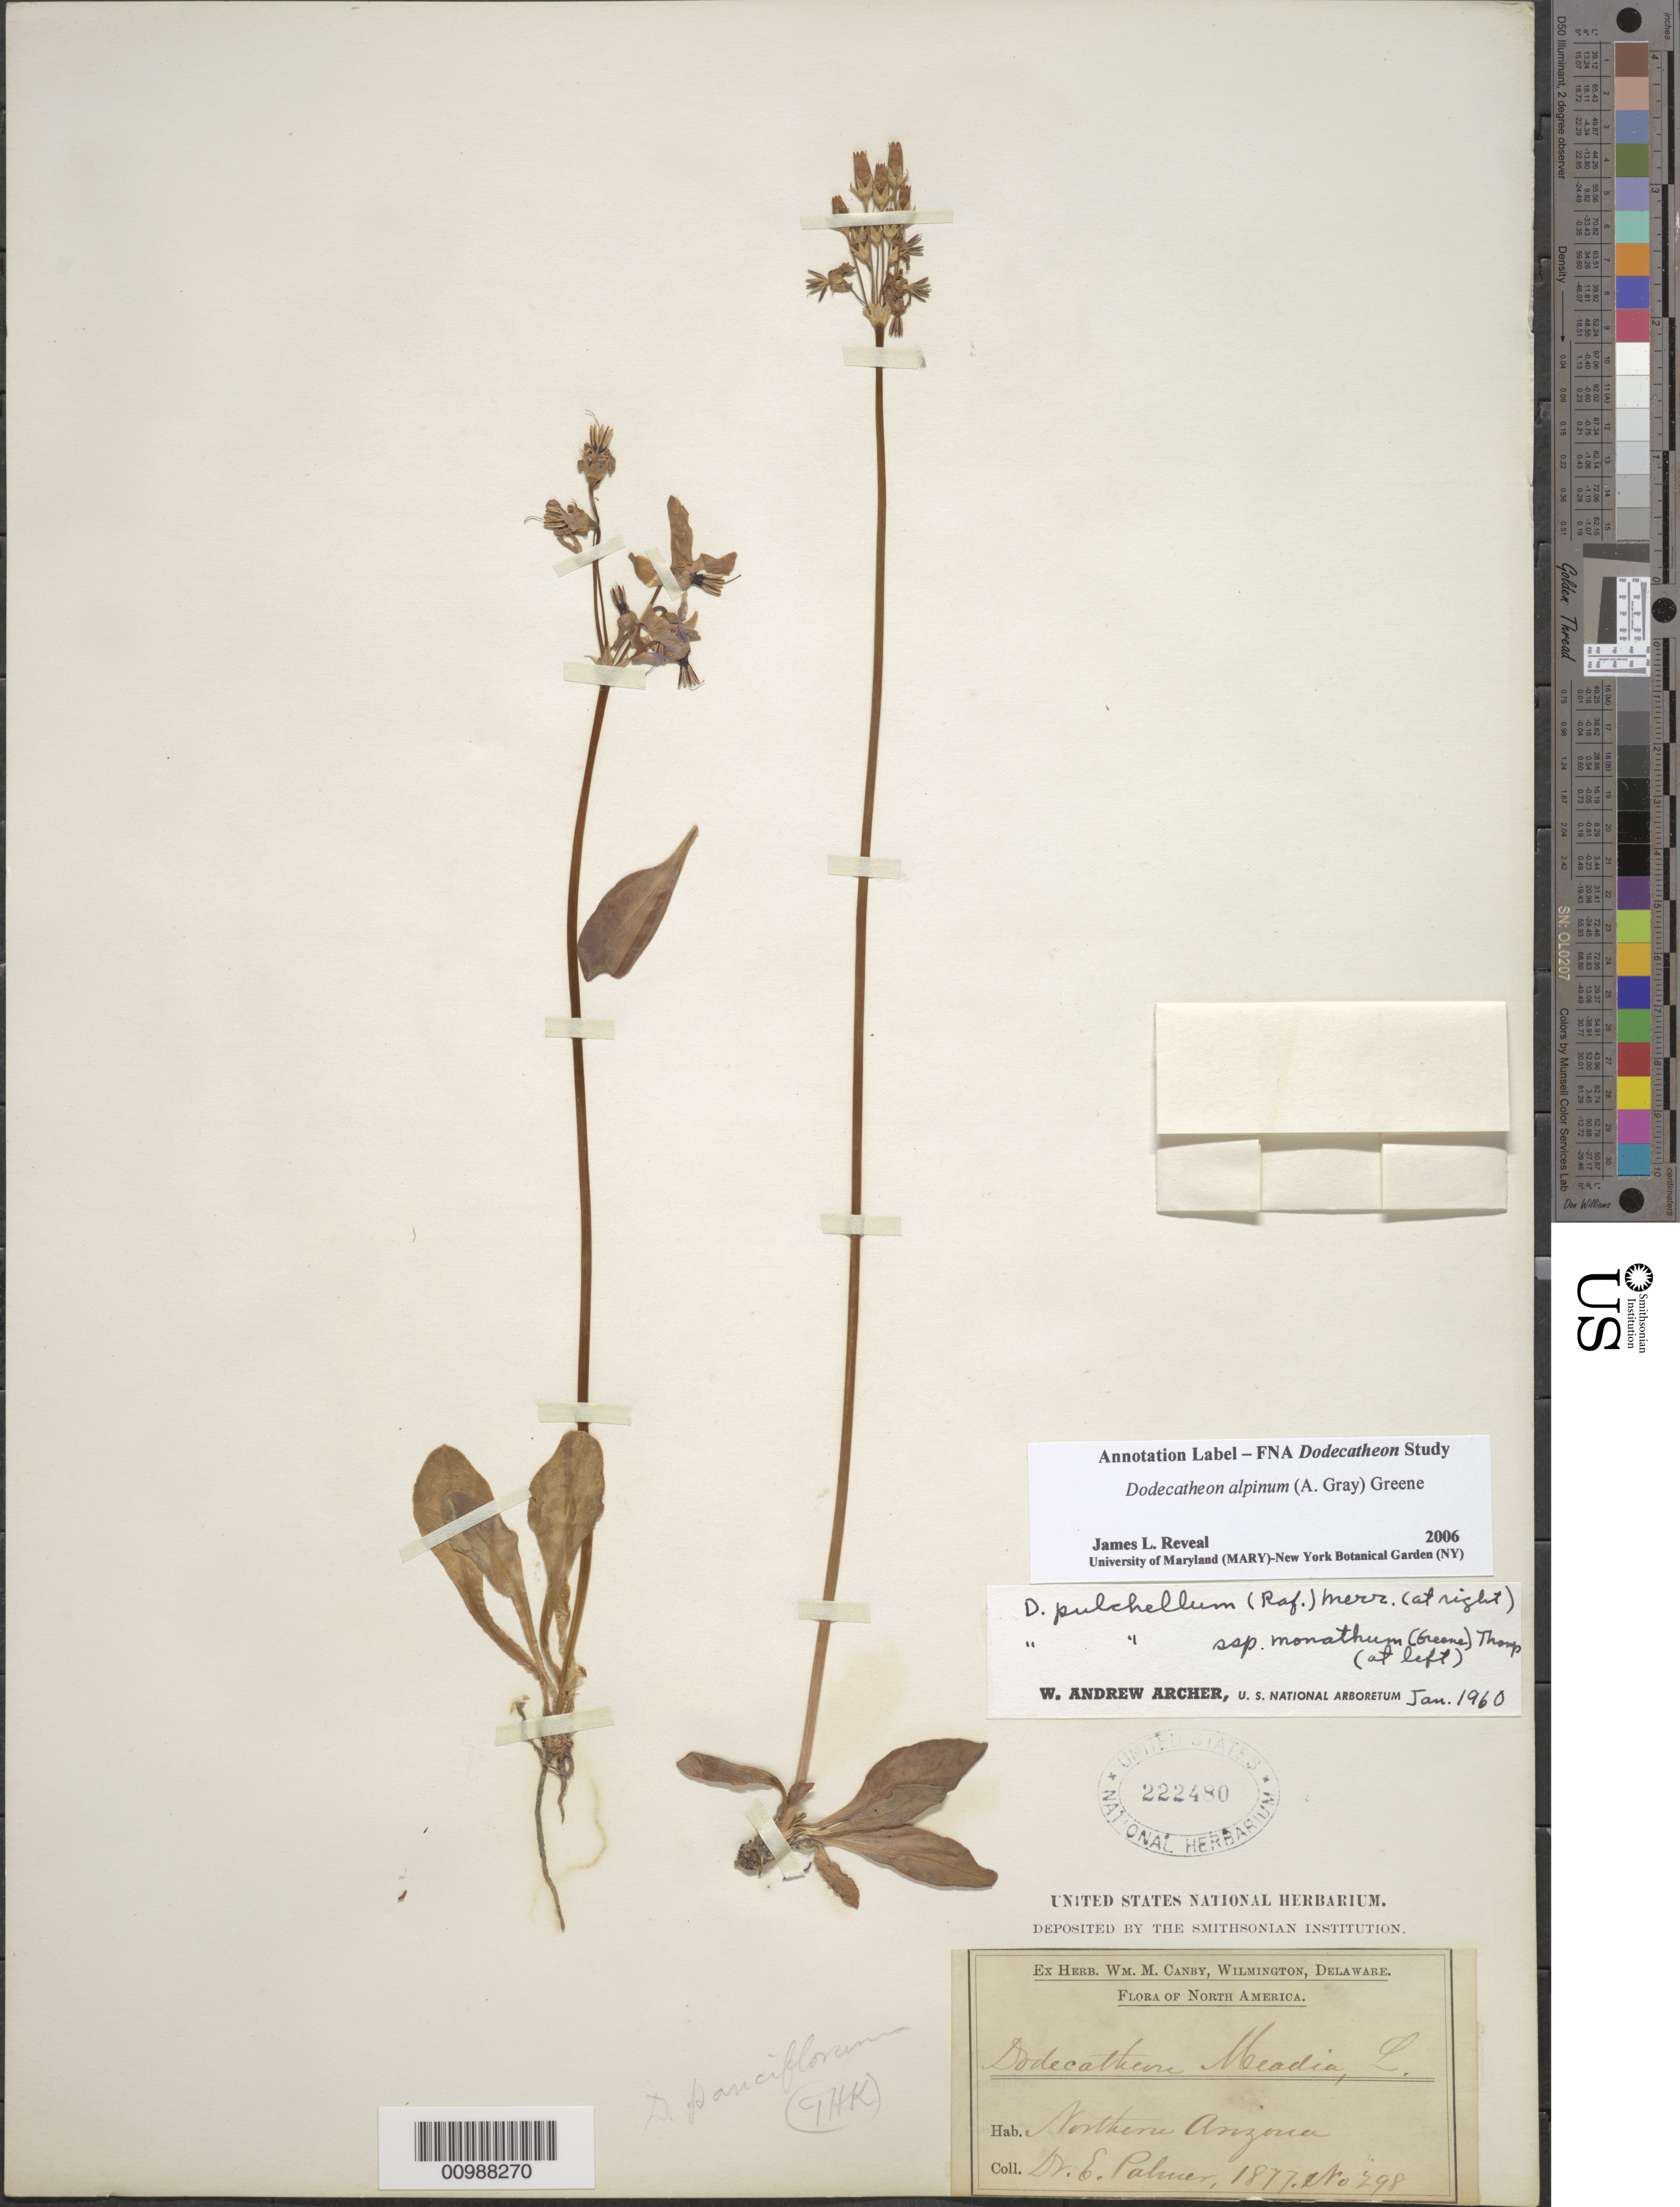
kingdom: Plantae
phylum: Tracheophyta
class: Magnoliopsida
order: Ericales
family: Primulaceae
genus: Dodecatheon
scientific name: Dodecatheon alpinum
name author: (A. Gray) Greene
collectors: D. E. Palmer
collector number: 298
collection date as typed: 1877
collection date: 1877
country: United States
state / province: Arizona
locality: Northern Arizona.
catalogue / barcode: US 222480